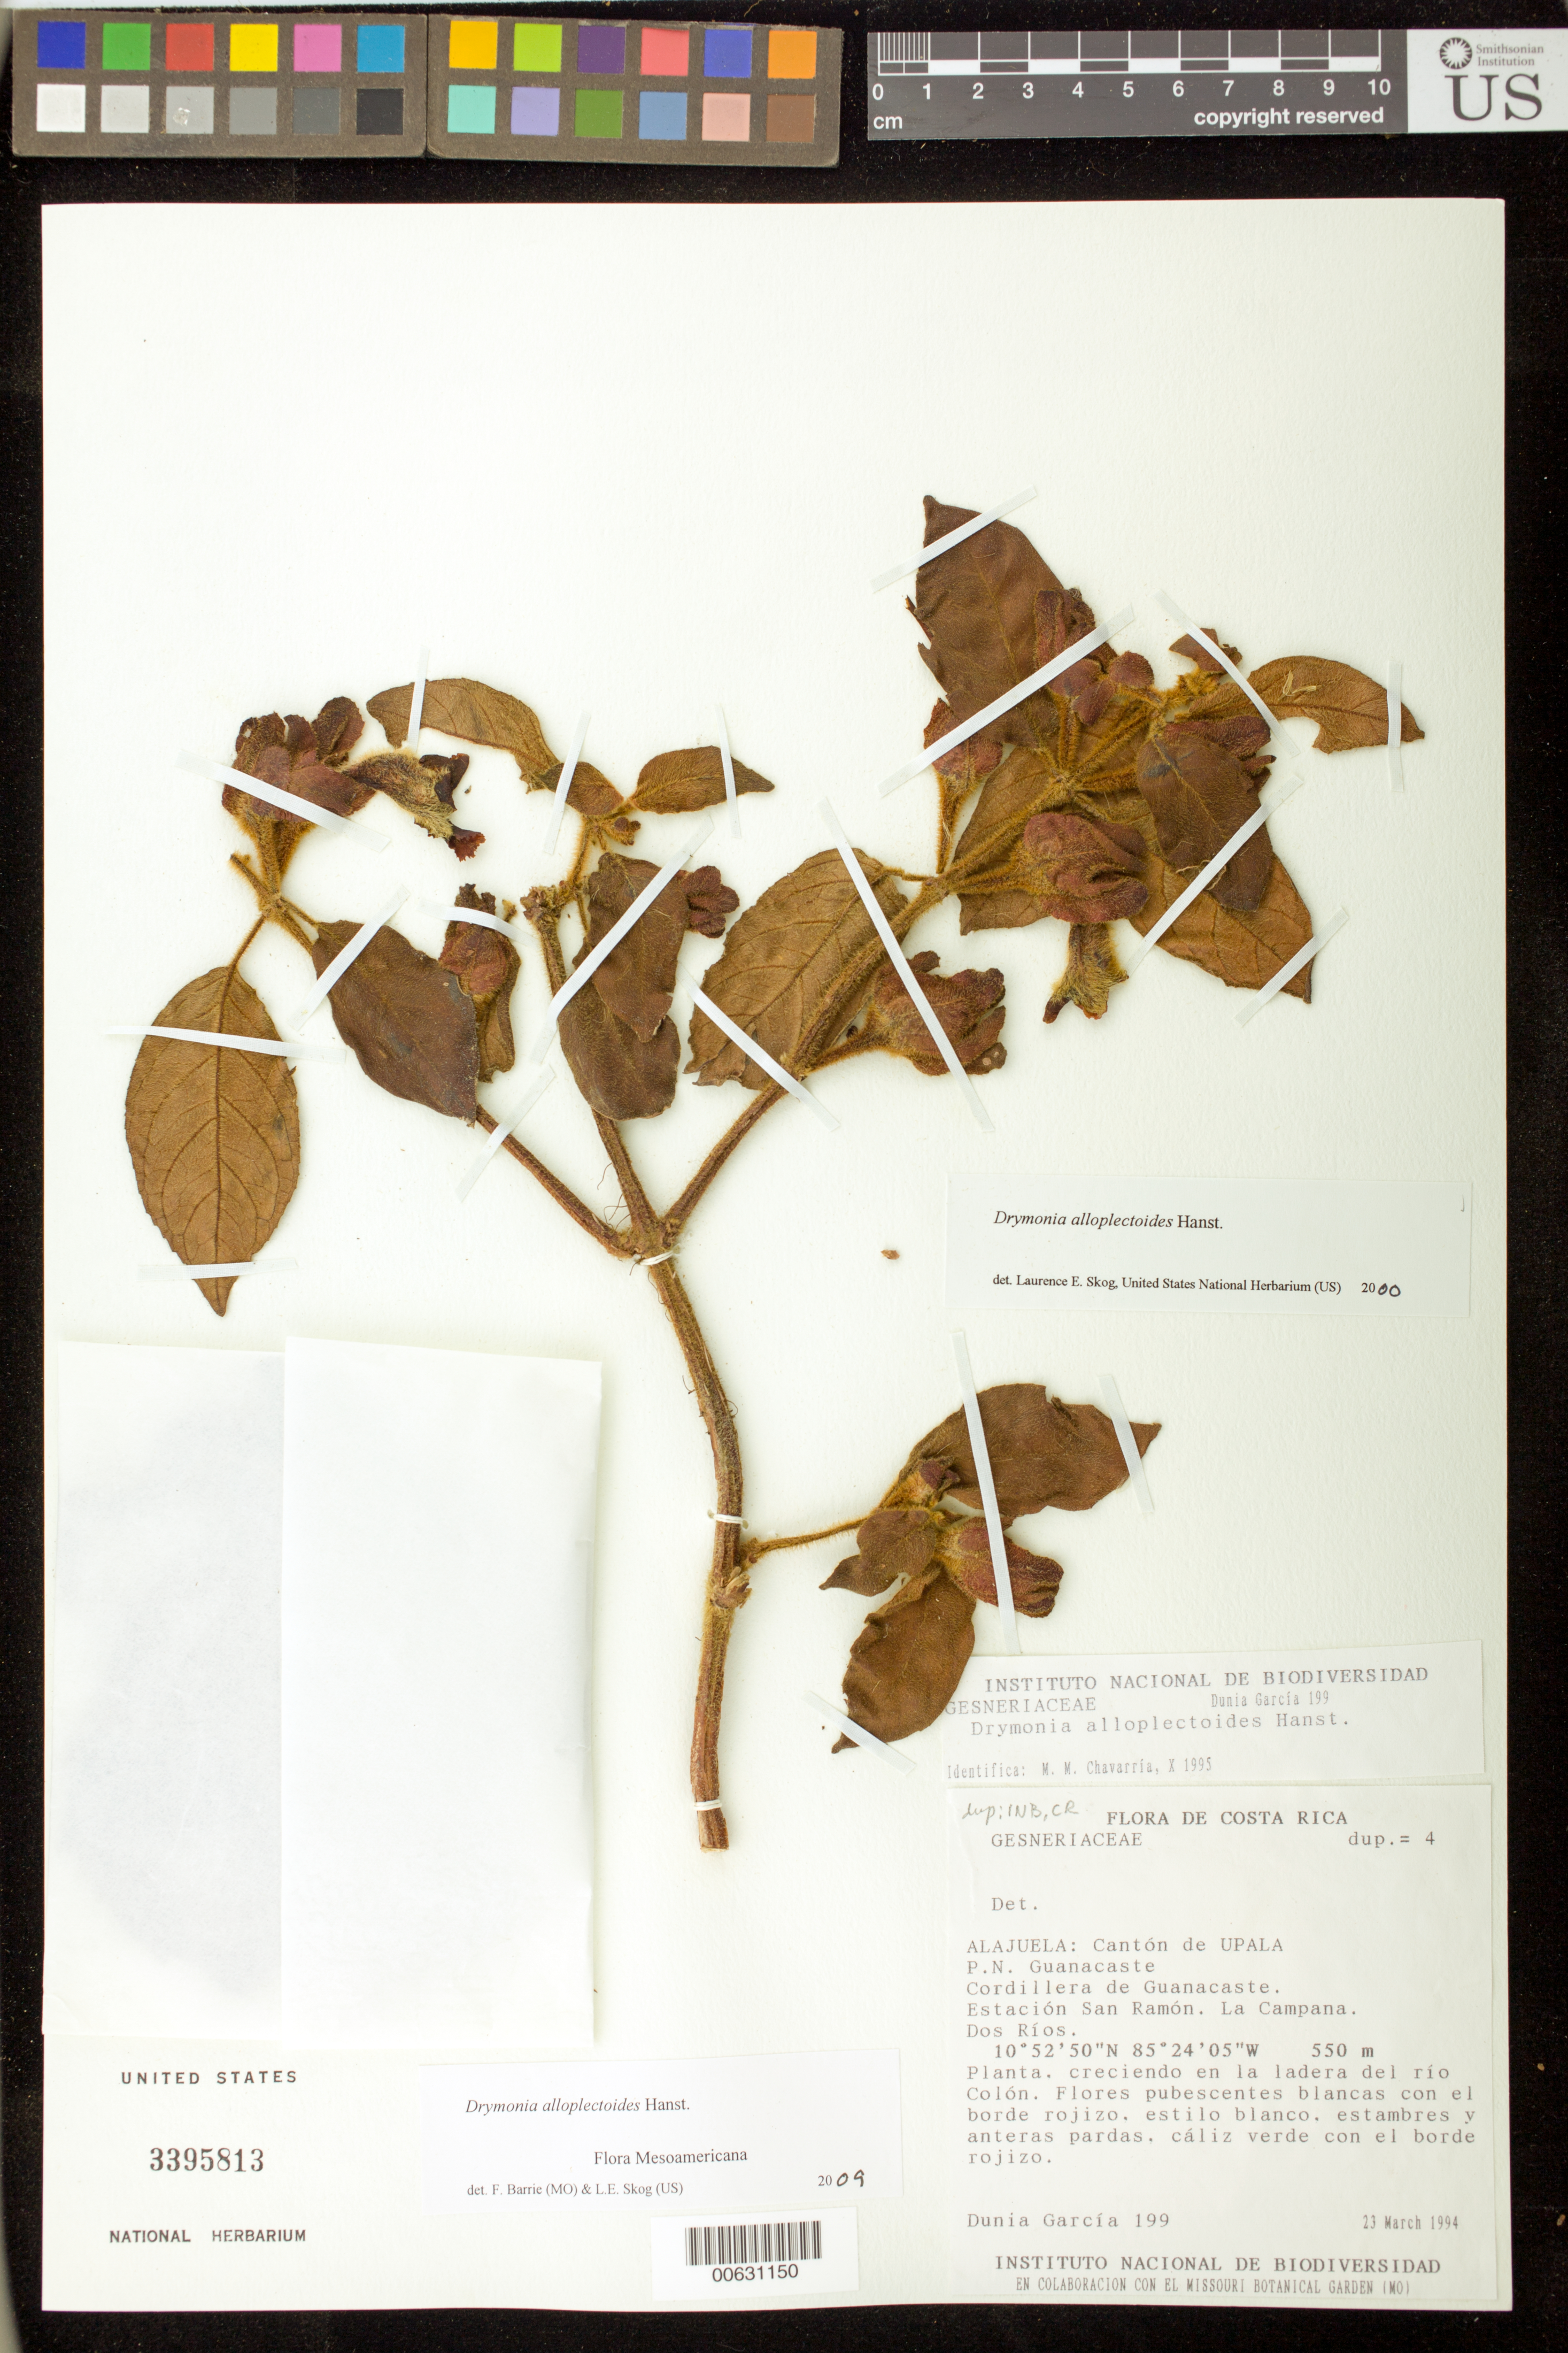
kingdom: Plantae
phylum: Tracheophyta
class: Magnoliopsida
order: Lamiales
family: Gesneriaceae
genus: Drymonia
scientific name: Drymonia alloplectoides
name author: Hanst.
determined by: Skog, Laurence E.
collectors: D. Garcia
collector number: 199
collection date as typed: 23 Mar 1994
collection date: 1994-03-23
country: Costa Rica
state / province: Alajuela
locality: Cantón de Upala, P.N. Guanacaste, Cordillera de Guanacaste, Estación San Ramón, La Campana, Dos Ríos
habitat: Creciendo en la ladera del río Colón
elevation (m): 550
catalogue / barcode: US 3395813